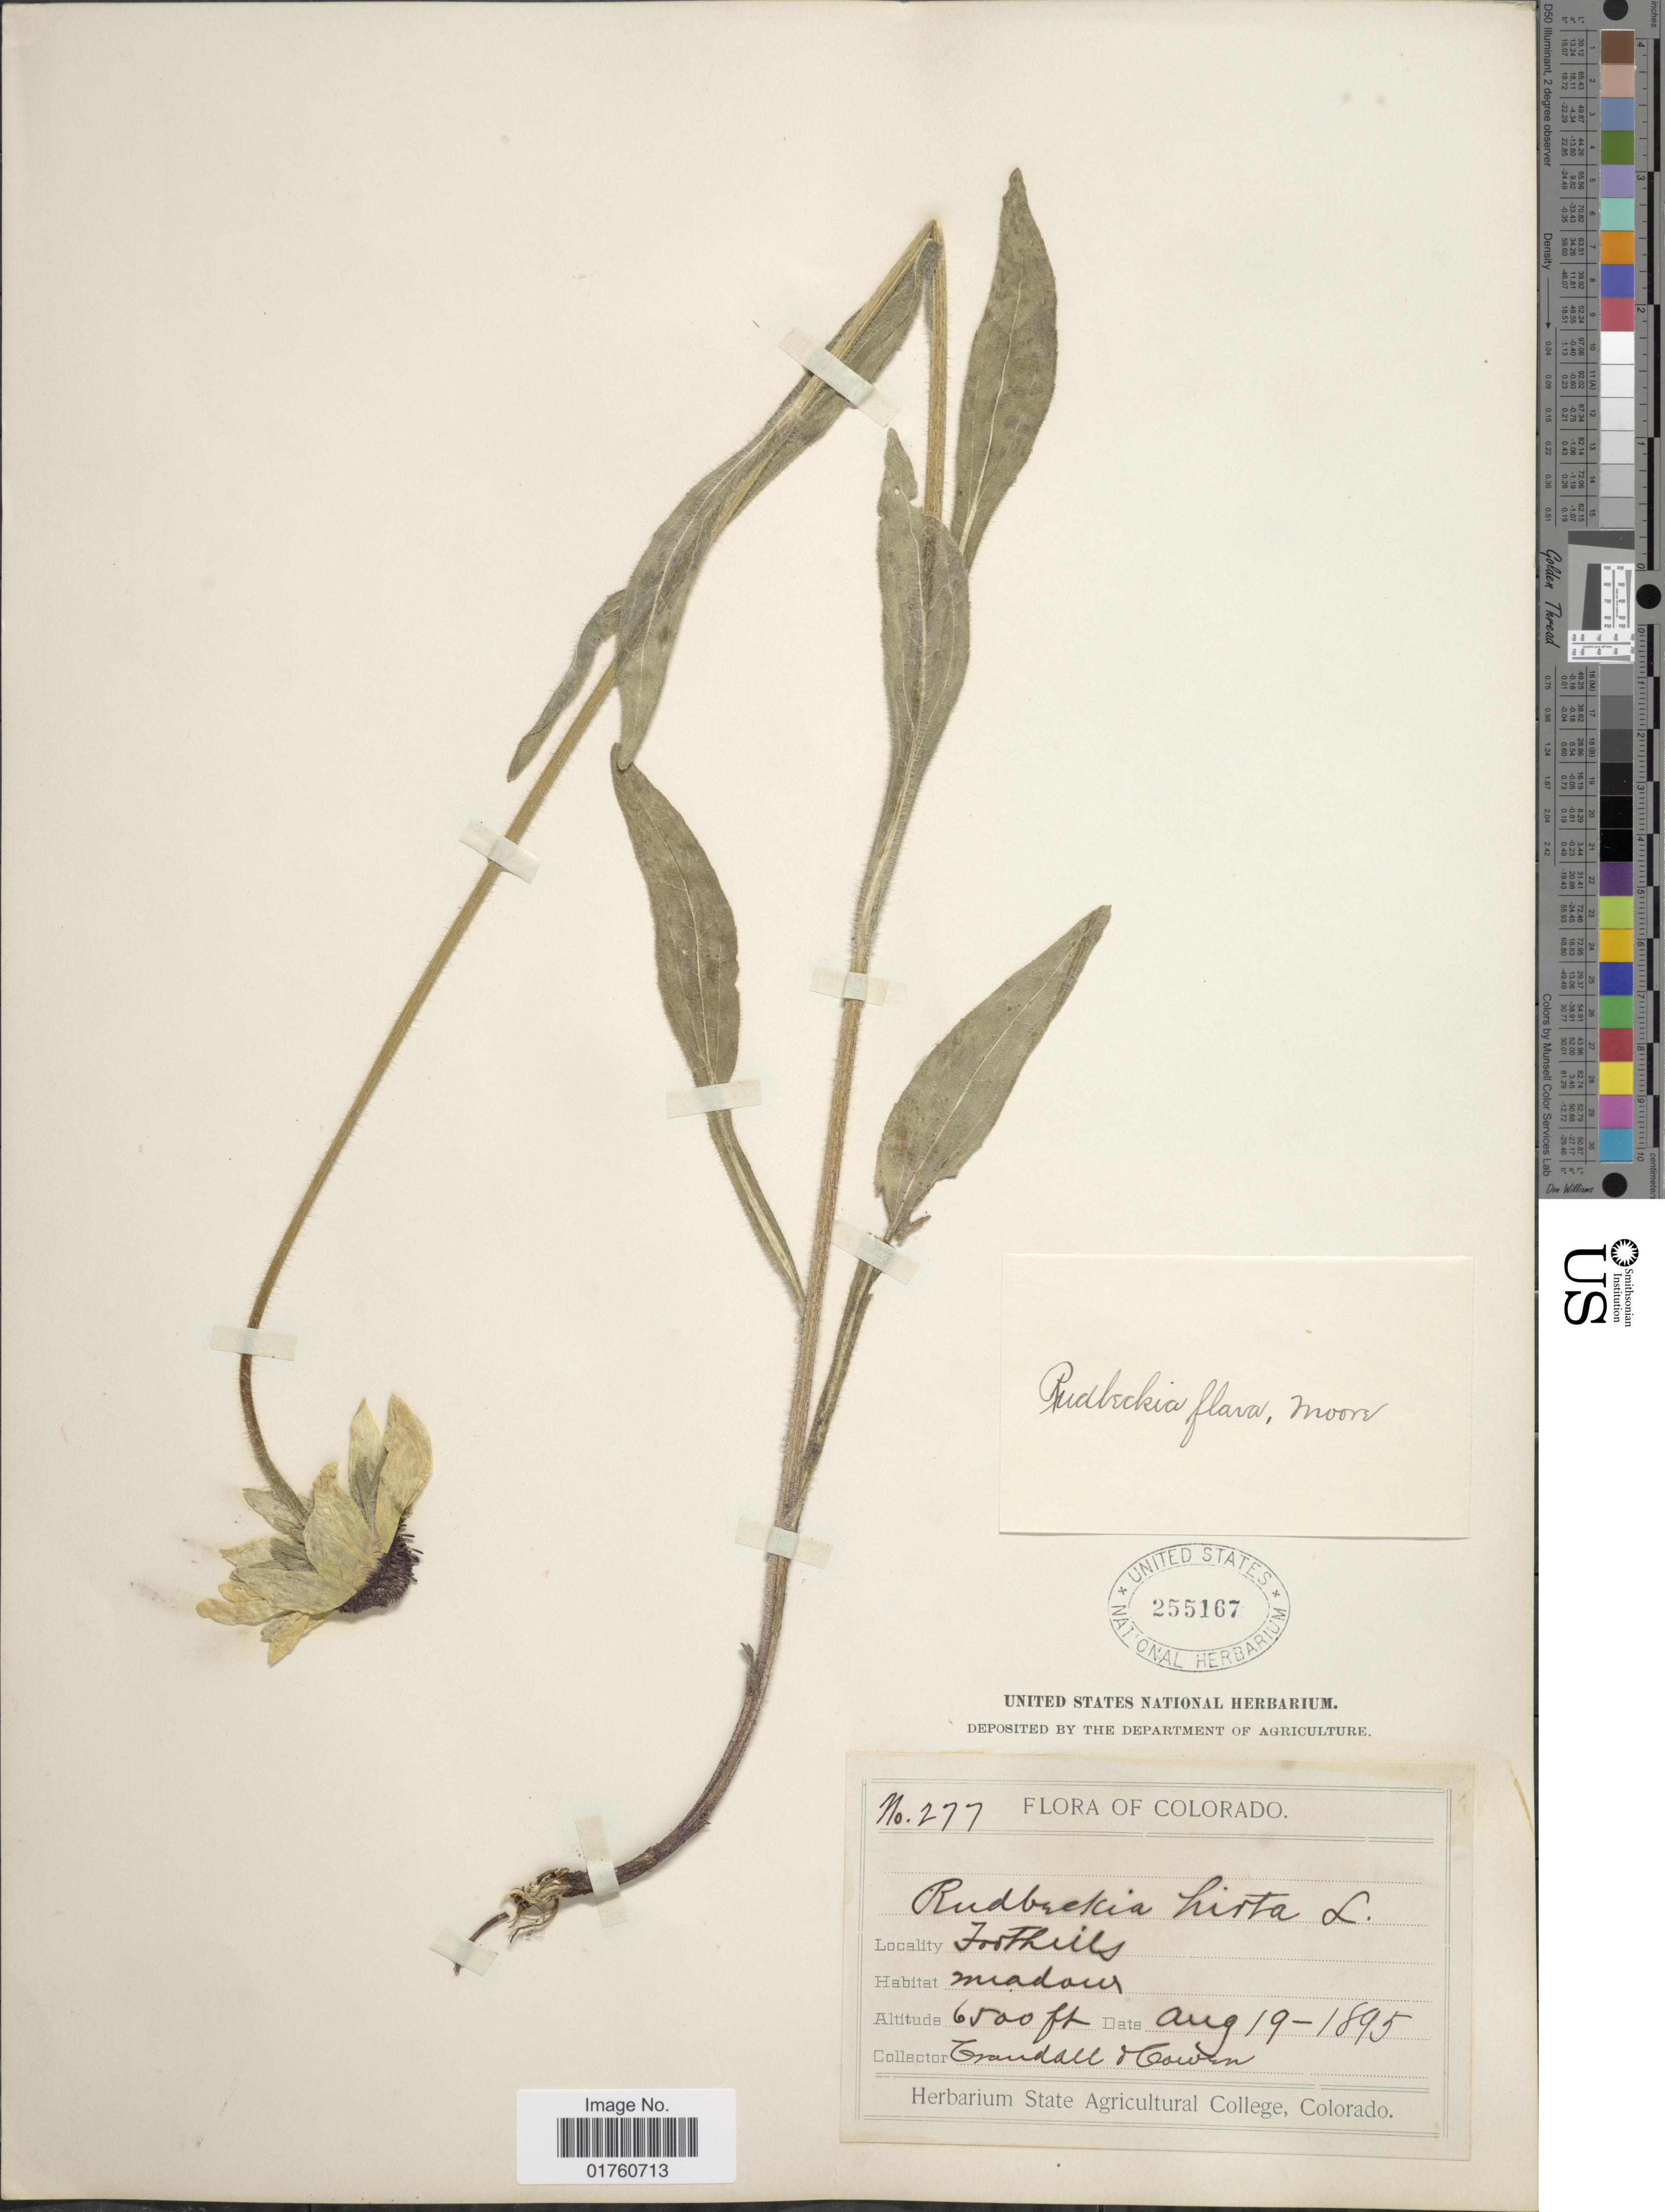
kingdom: Plantae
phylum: Tracheophyta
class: Magnoliopsida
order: Asterales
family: Asteraceae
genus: Rudbeckia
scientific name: Rudbeckia flava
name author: T.V. Moore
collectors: -. Crandall & -. Cowen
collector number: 277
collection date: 1895-08-19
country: United States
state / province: Colorado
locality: Foothills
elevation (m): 1981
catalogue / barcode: US 255167